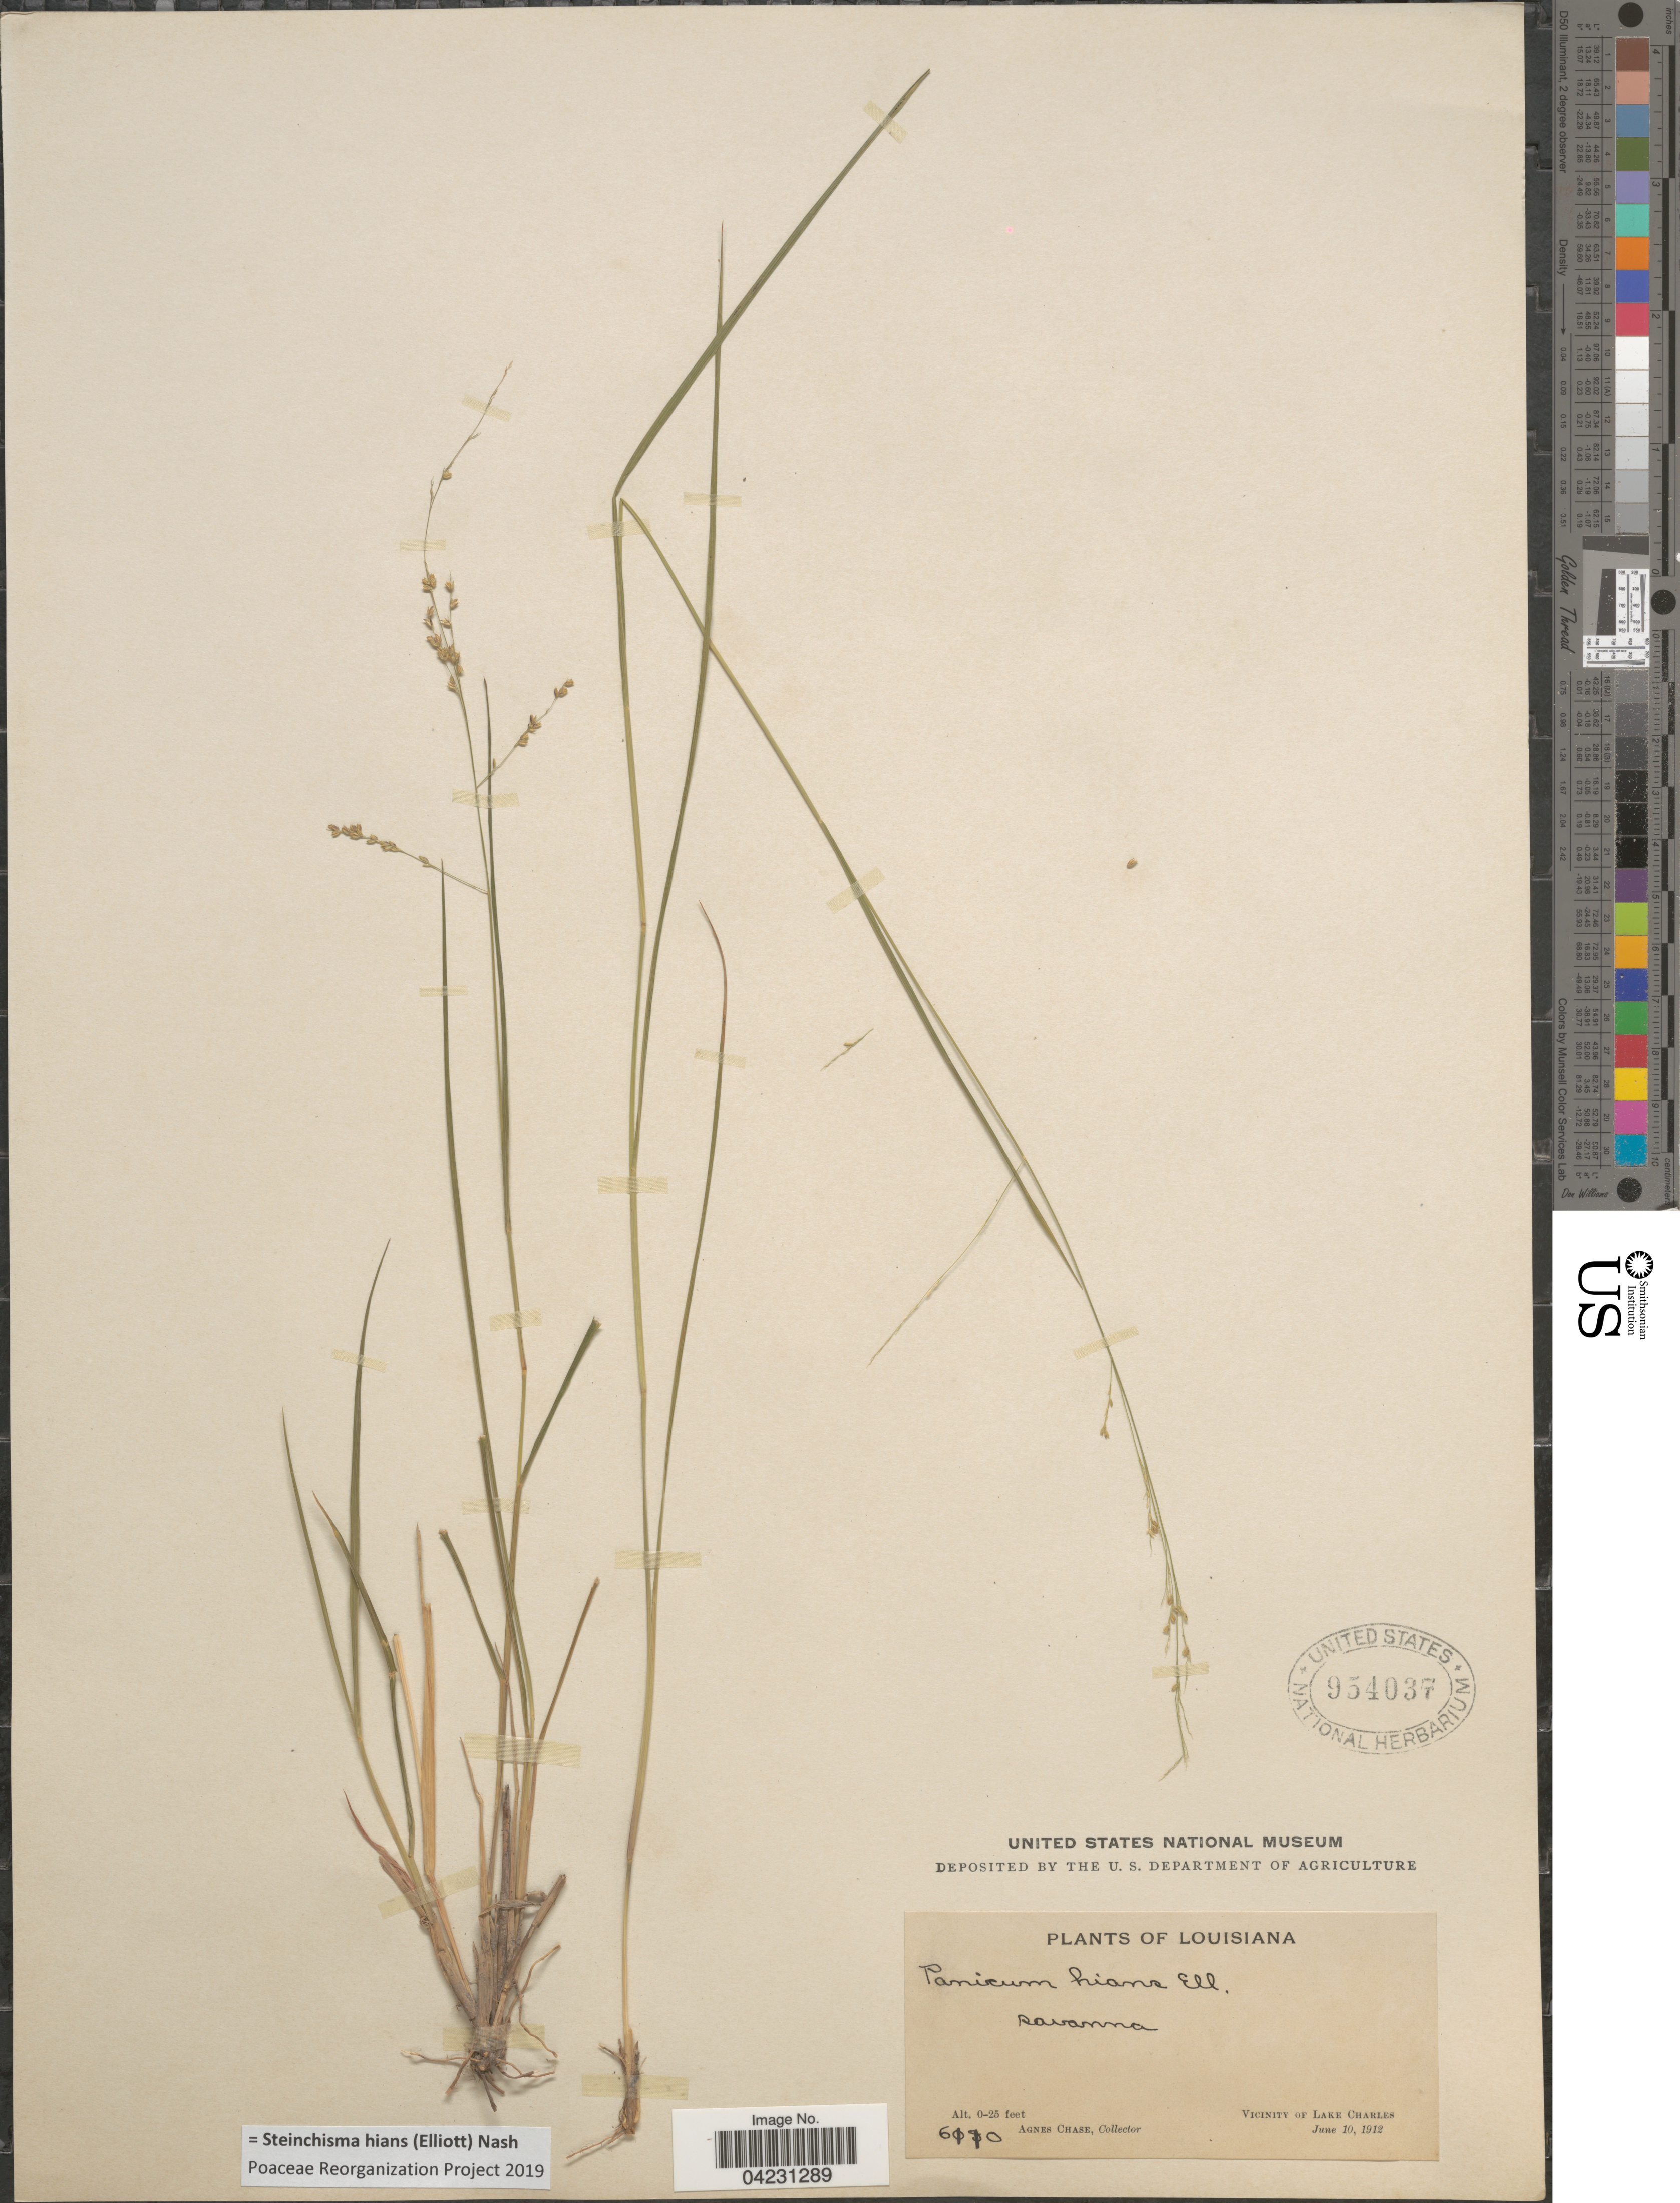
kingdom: Plantae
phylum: Tracheophyta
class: Liliopsida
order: Poales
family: Poaceae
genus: Steinchisma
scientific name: Steinchisma hians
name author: (Elliott) Nash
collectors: A. Chase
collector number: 6110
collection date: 1912-06-10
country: United States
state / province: Louisiana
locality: Savanna. Vicinity of Lake Charles.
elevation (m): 0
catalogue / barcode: US 954037